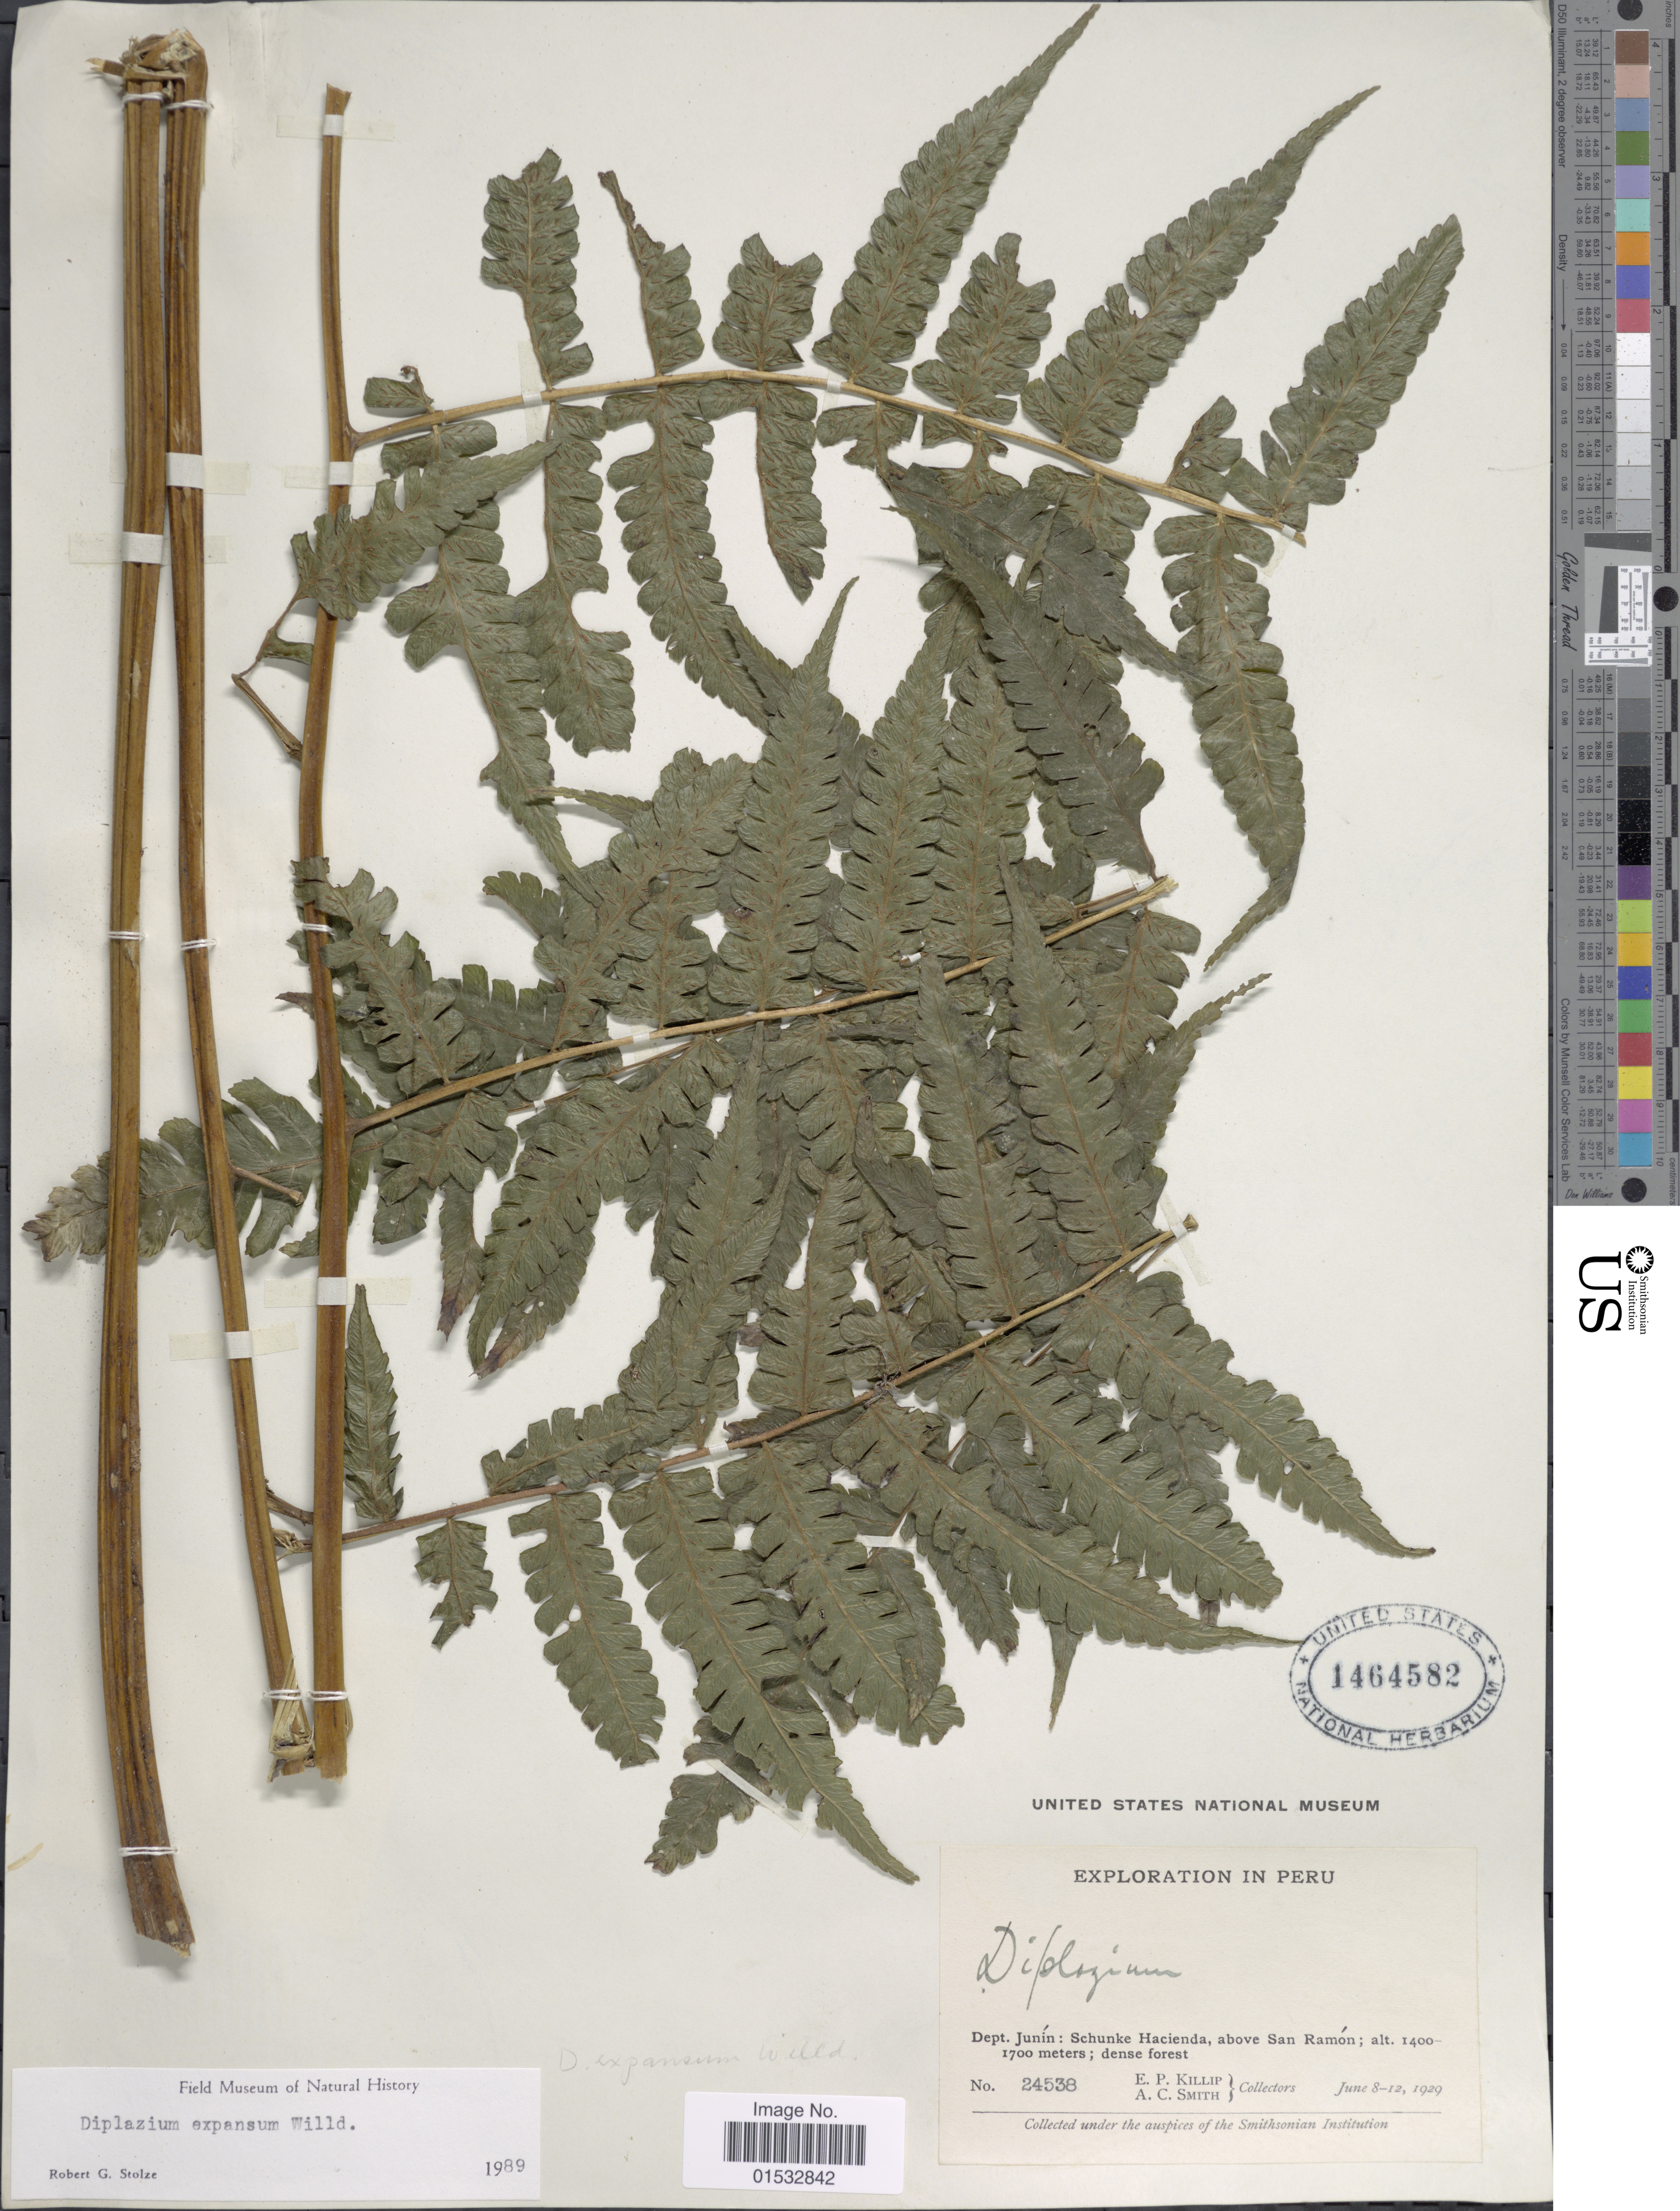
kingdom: Plantae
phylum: Tracheophyta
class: Polypodiopsida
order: Polypodiales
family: Athyriaceae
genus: Diplazium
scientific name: Diplazium expansum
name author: Willd.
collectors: E. P. Killip & A. C. Smith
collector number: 24538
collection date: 1929-06-08/1929-06-12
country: Peru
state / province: Junín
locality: Schunke Hacienda, above San Ramon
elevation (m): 1700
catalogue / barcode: US 1464582